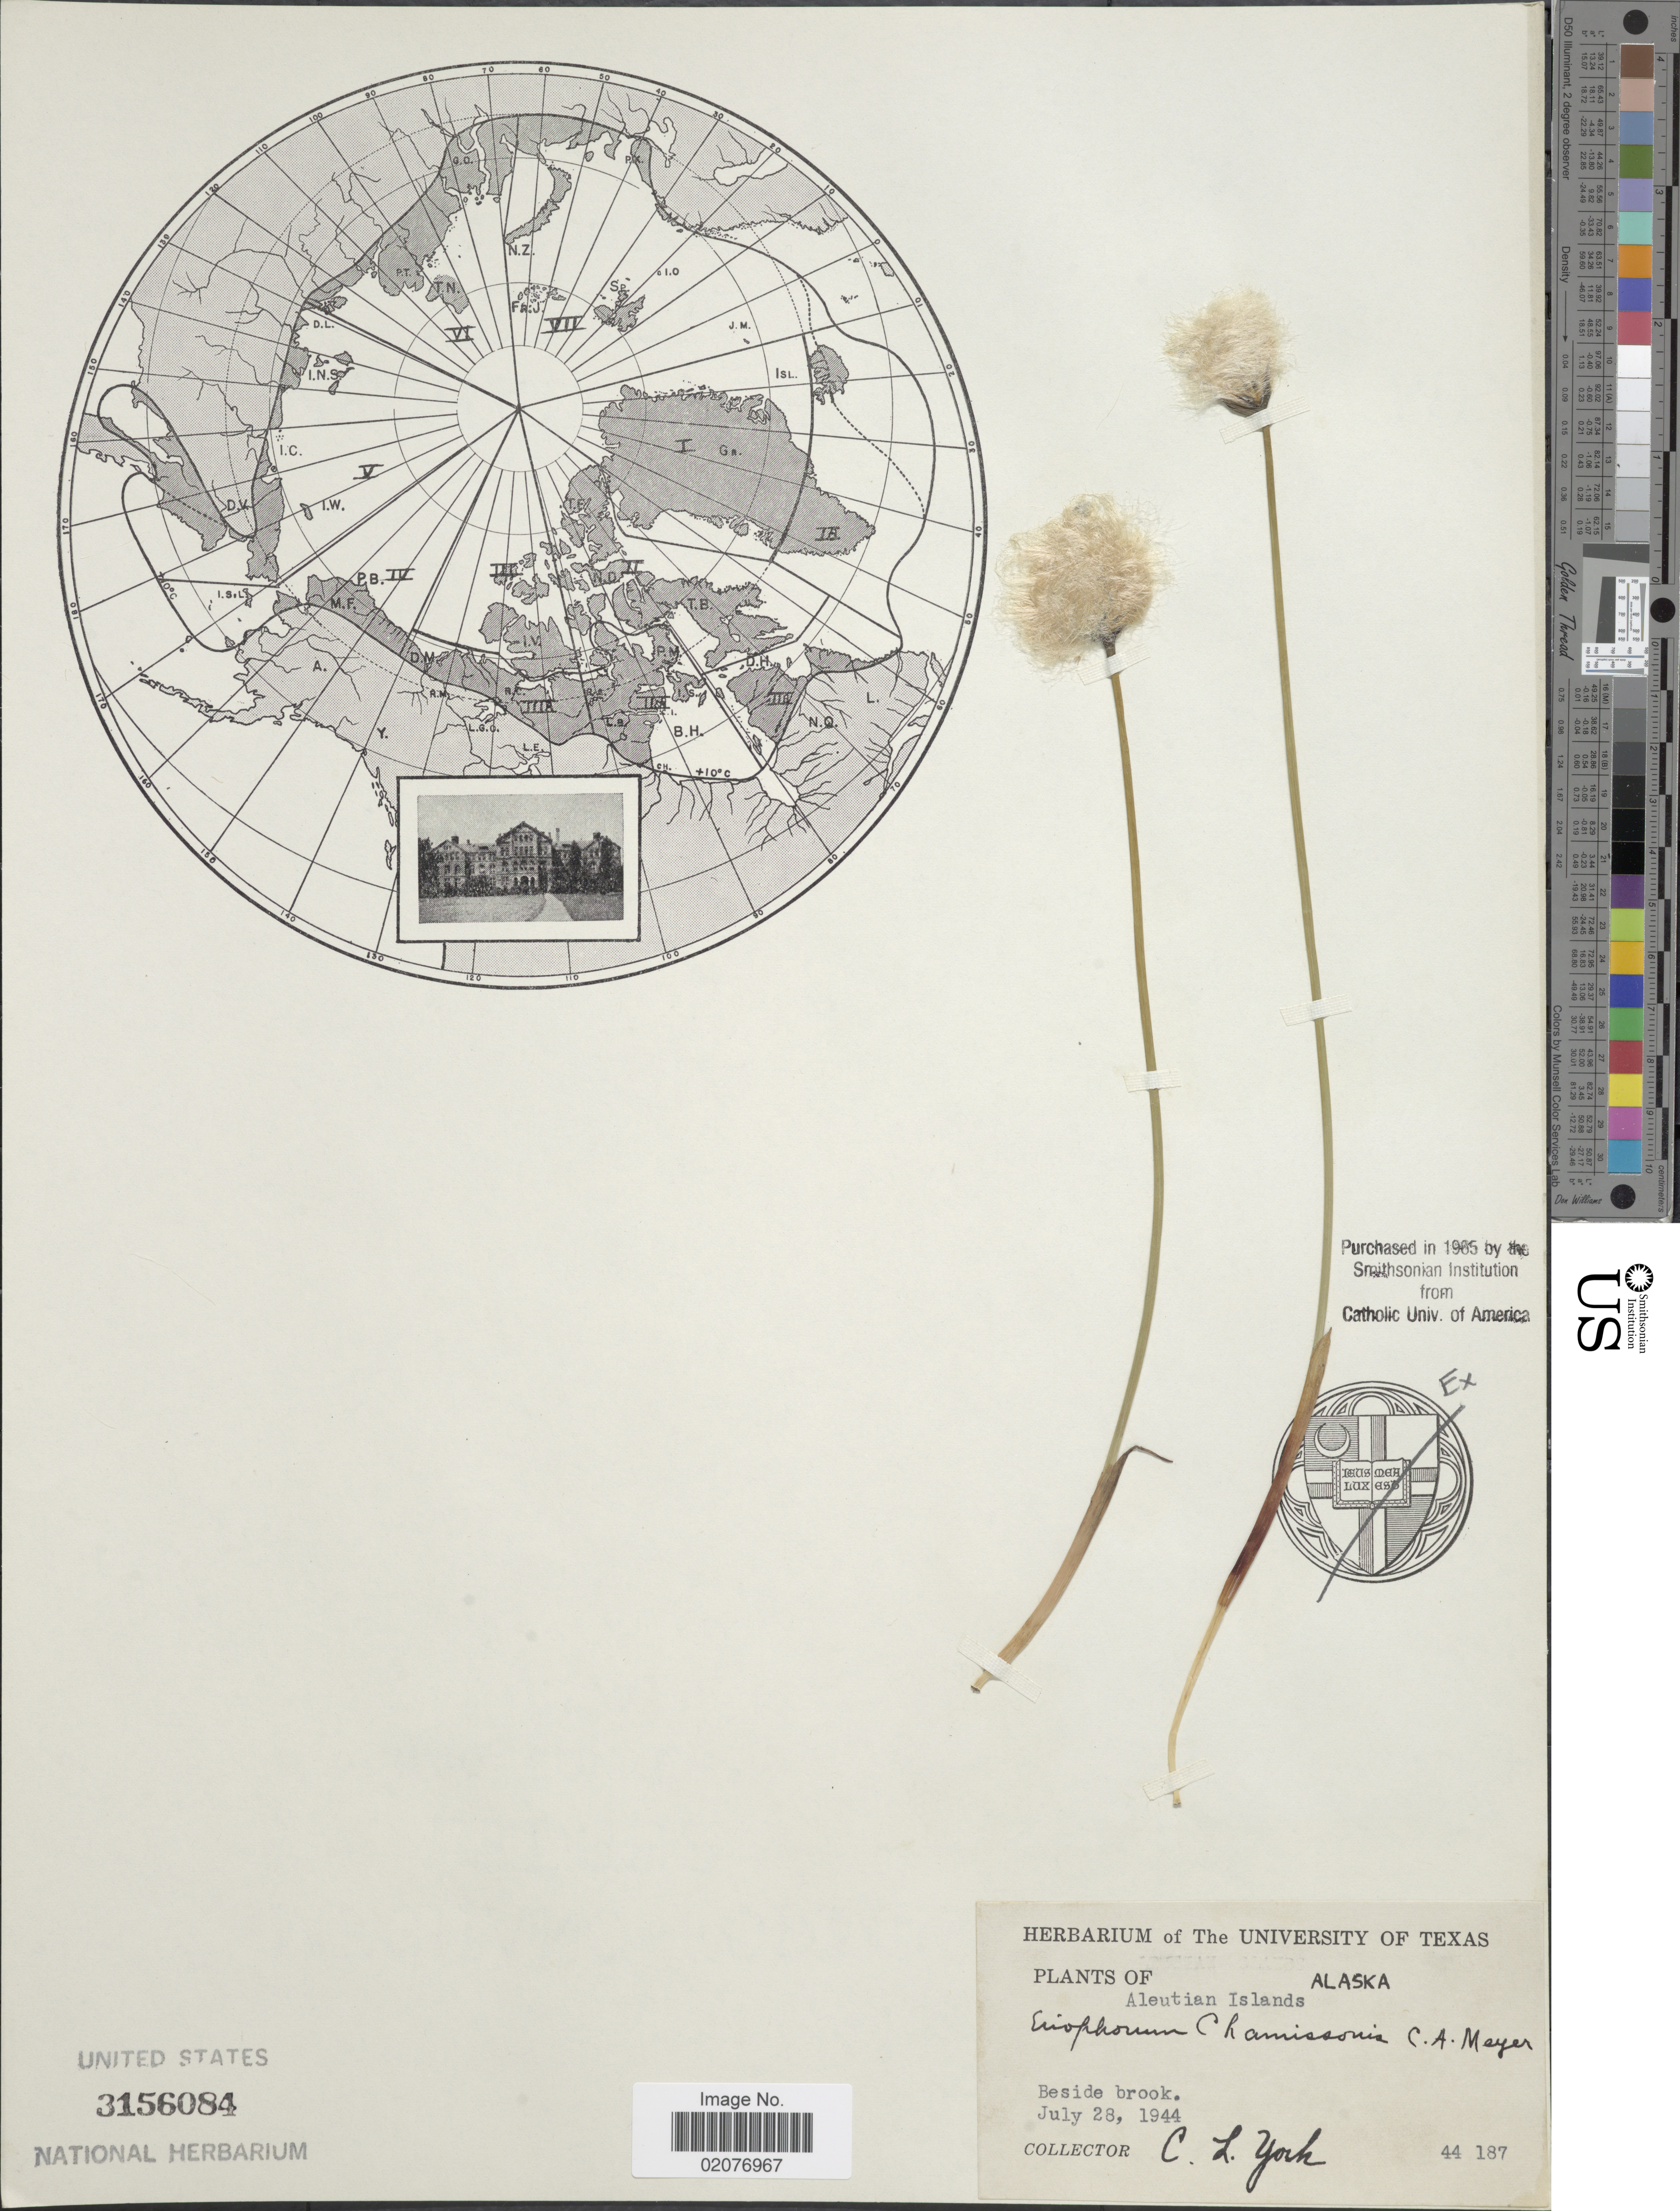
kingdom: Plantae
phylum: Tracheophyta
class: Liliopsida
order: Poales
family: Cyperaceae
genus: Eriophorum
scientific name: Eriophorum chamissonis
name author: C.A. Mey.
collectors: C. L. York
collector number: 44187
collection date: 1944-07-28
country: United States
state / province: Alaska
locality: Aleutian Islands, Beside brook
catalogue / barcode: US 3156084